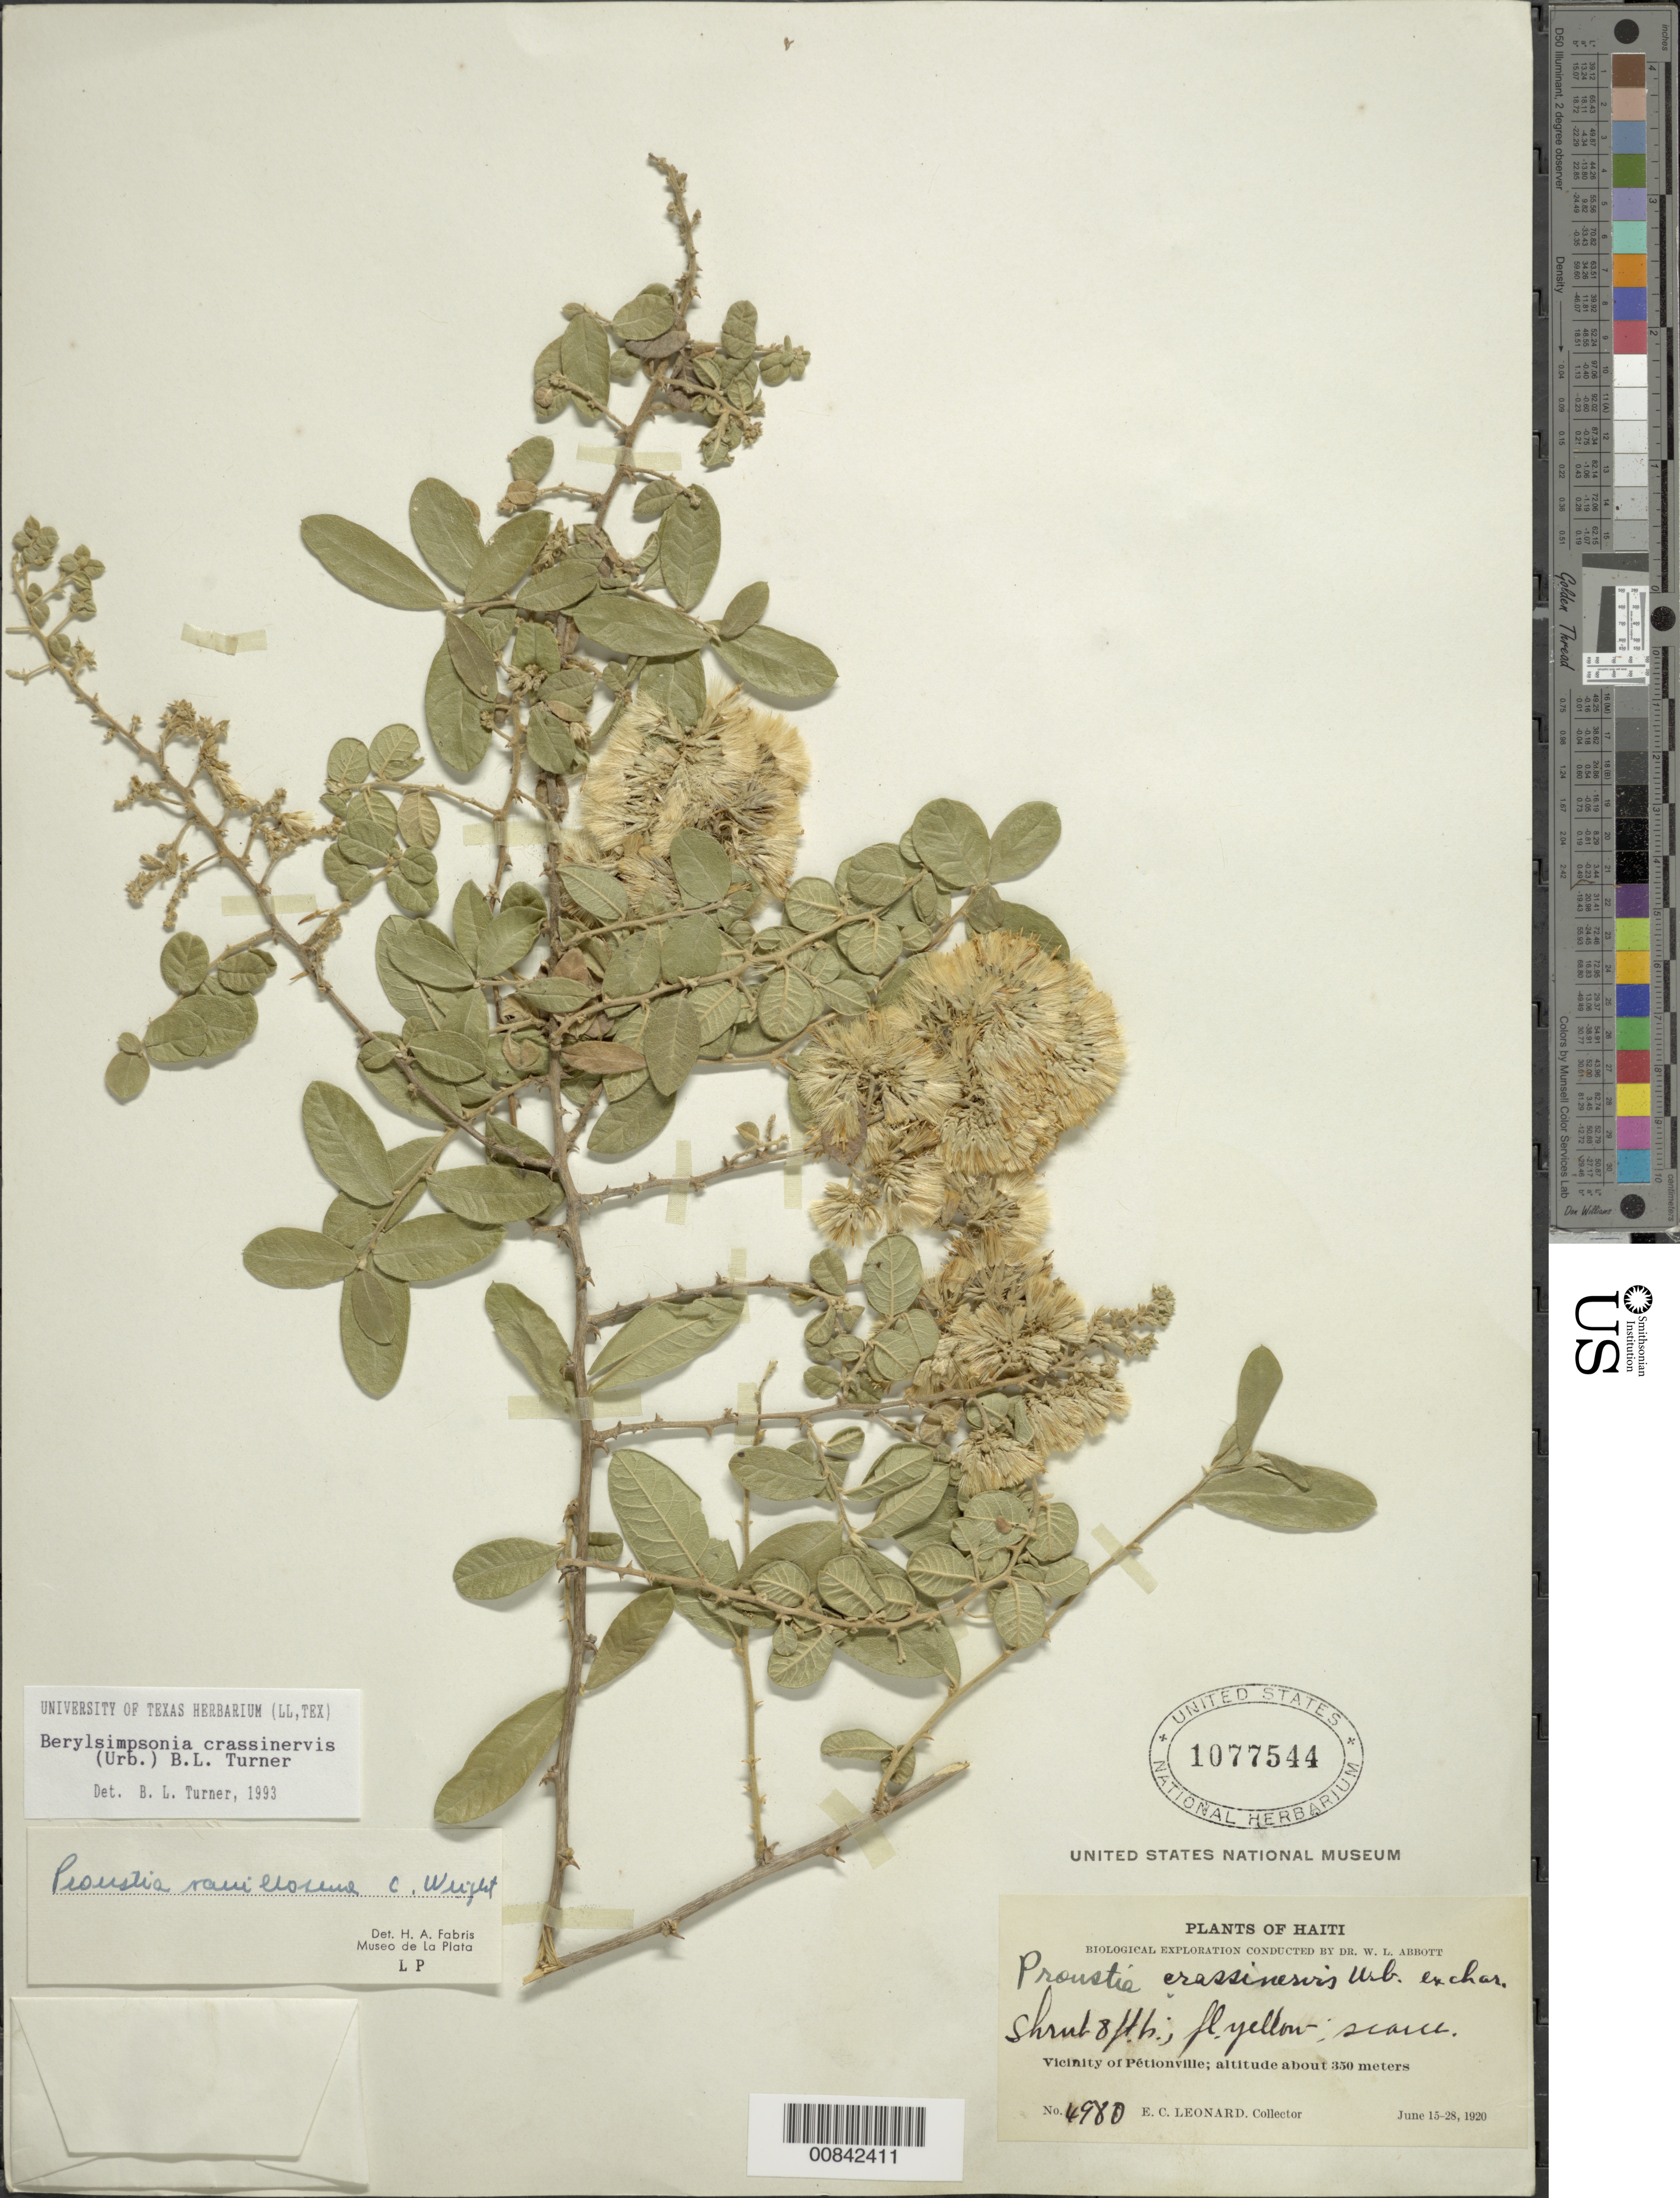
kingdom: Plantae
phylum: Tracheophyta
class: Magnoliopsida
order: Asterales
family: Asteraceae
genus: Berylsimpsonia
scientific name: Berylsimpsonia crassinervis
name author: (Urb.) B.L. Turner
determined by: Turner, B. L.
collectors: E. C. Leonard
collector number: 4980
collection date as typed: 15 Jun 1920 to 28 Jun 1920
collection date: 1920-06-15/1920-06-28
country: Haiti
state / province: Ouest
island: Hispaniola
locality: Vicinity of Pétionville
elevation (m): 350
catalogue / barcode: US 1077544